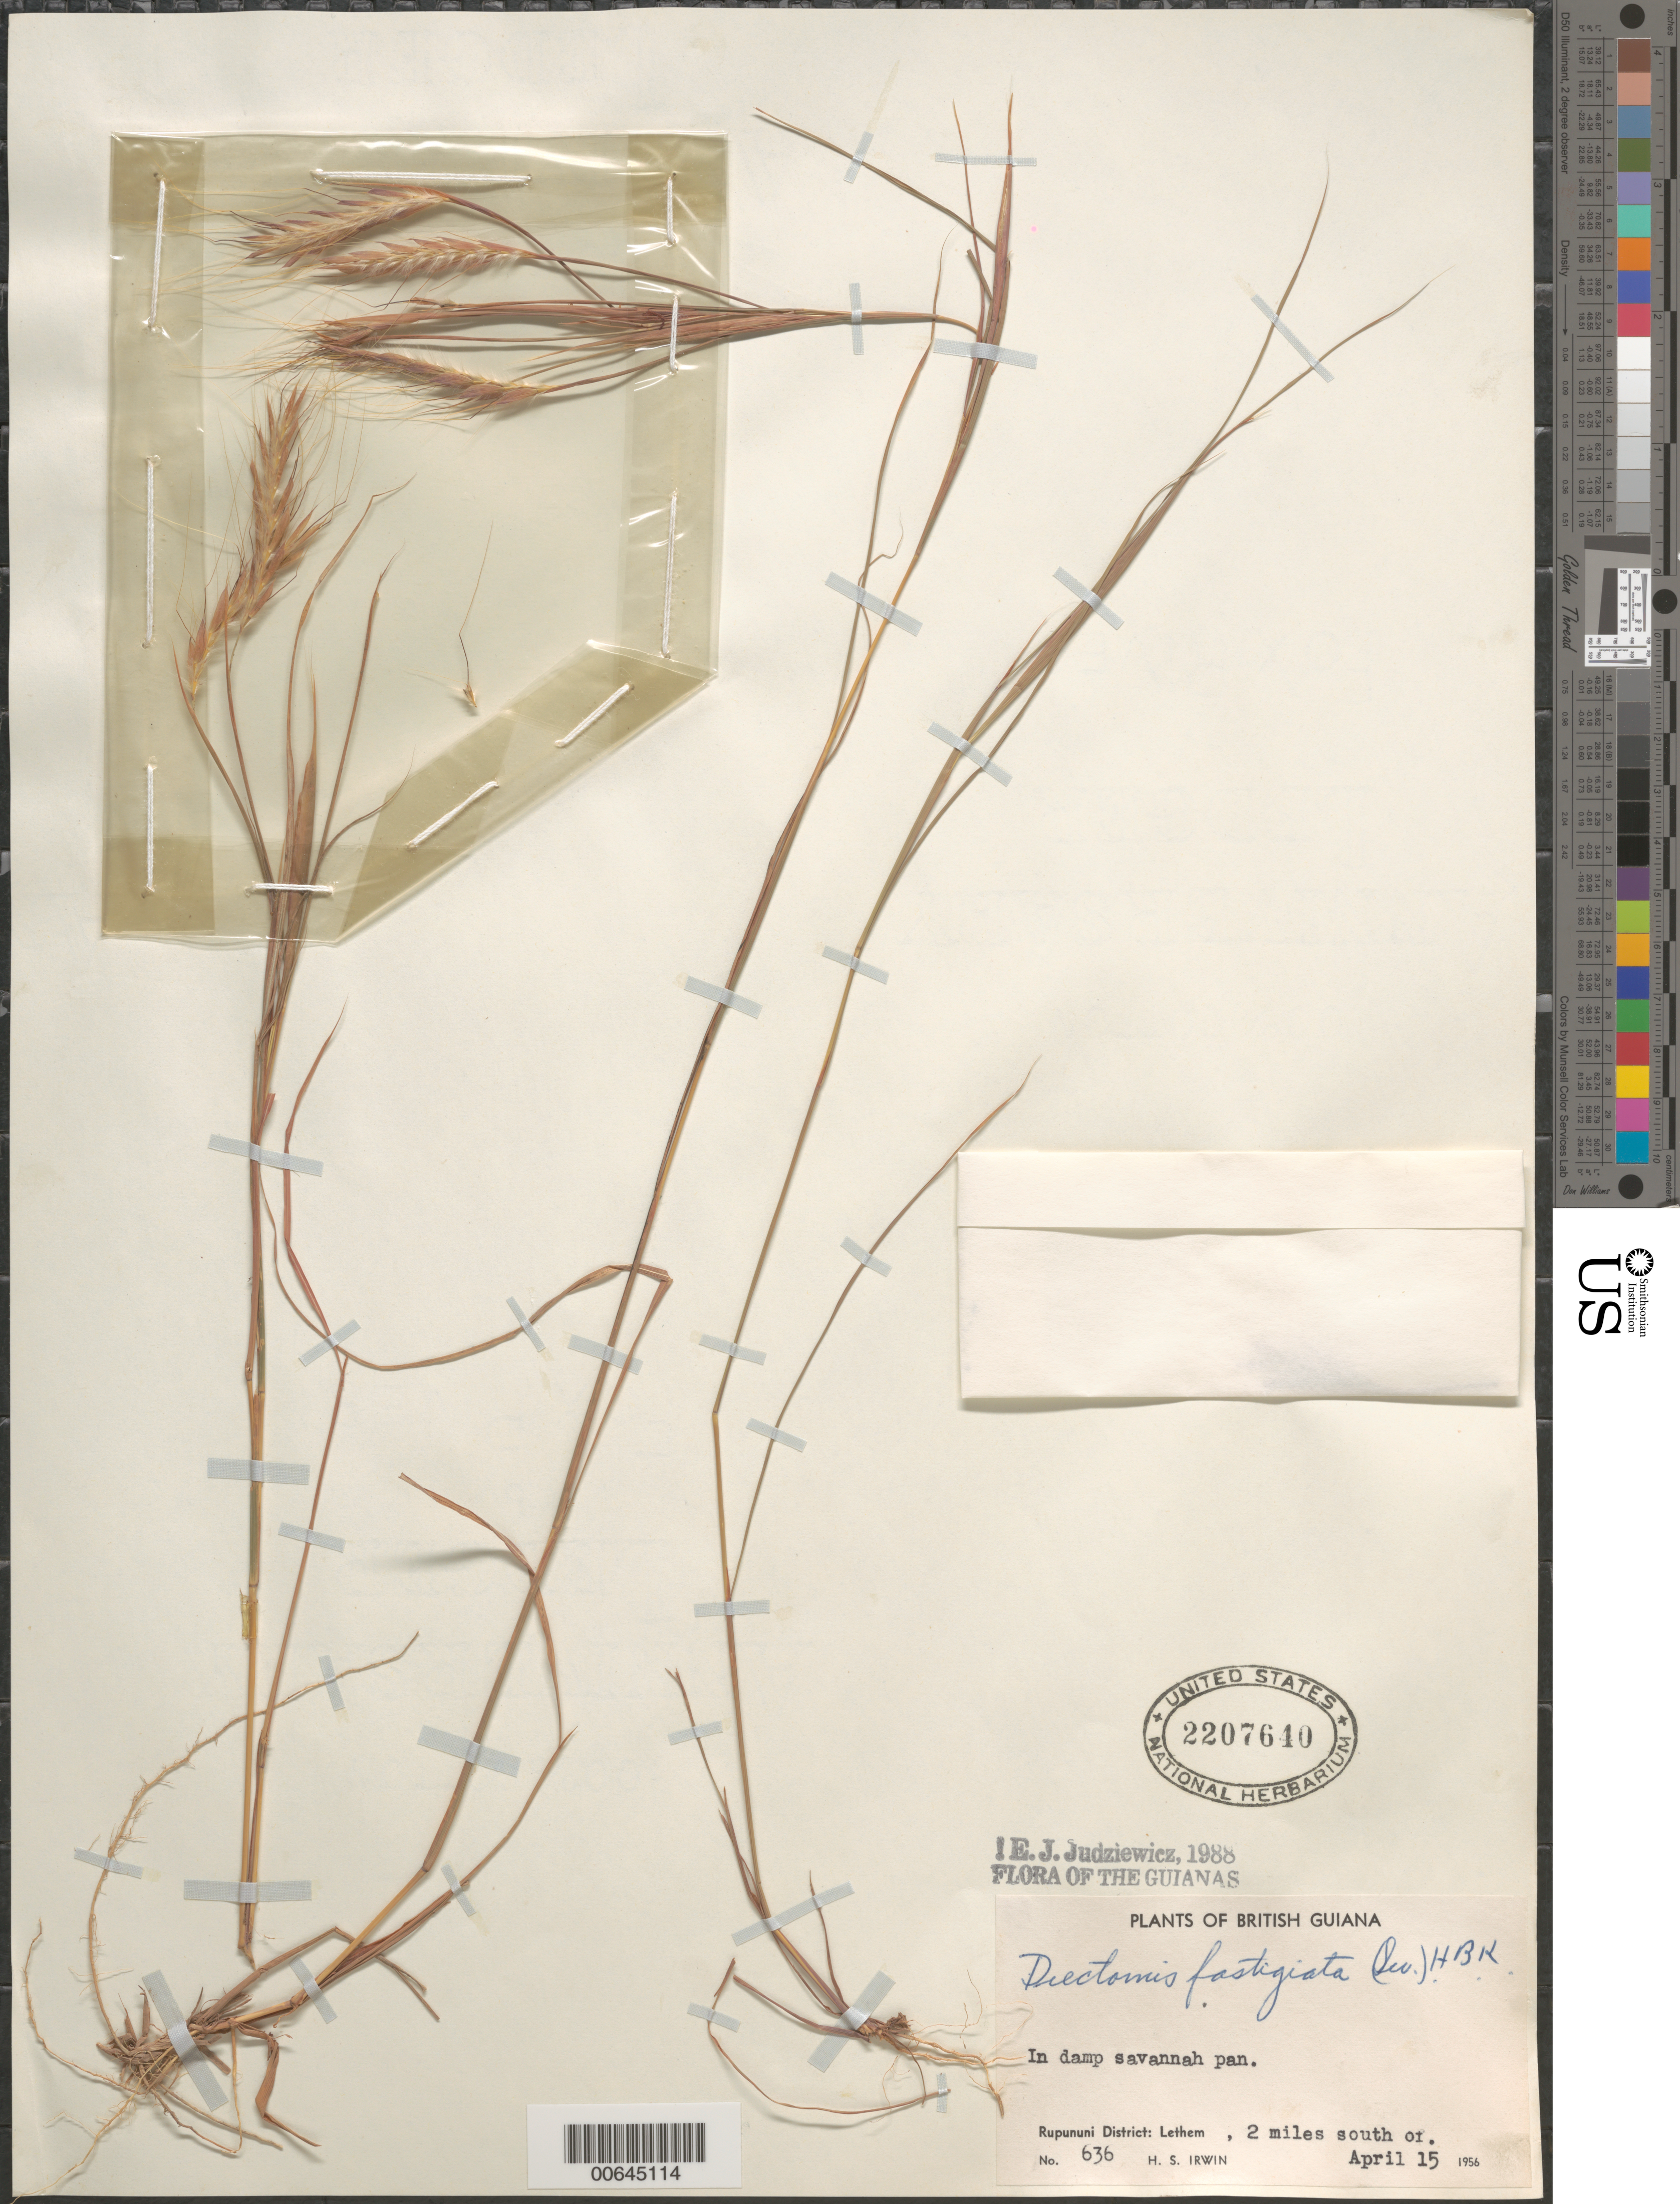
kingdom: Plantae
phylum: Tracheophyta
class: Liliopsida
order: Poales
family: Poaceae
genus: Andropogon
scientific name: Andropogon fastigiatus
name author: Sw.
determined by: Judziewicz, E. J.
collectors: H. Irwin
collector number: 636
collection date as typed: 15-Apr-56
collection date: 1956-04-15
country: Guyana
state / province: U. Takutu-U. Essequibo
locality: Rupununi Dist., 2 mi. S of Lethem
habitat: Damp savannah pan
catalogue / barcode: US 2207640